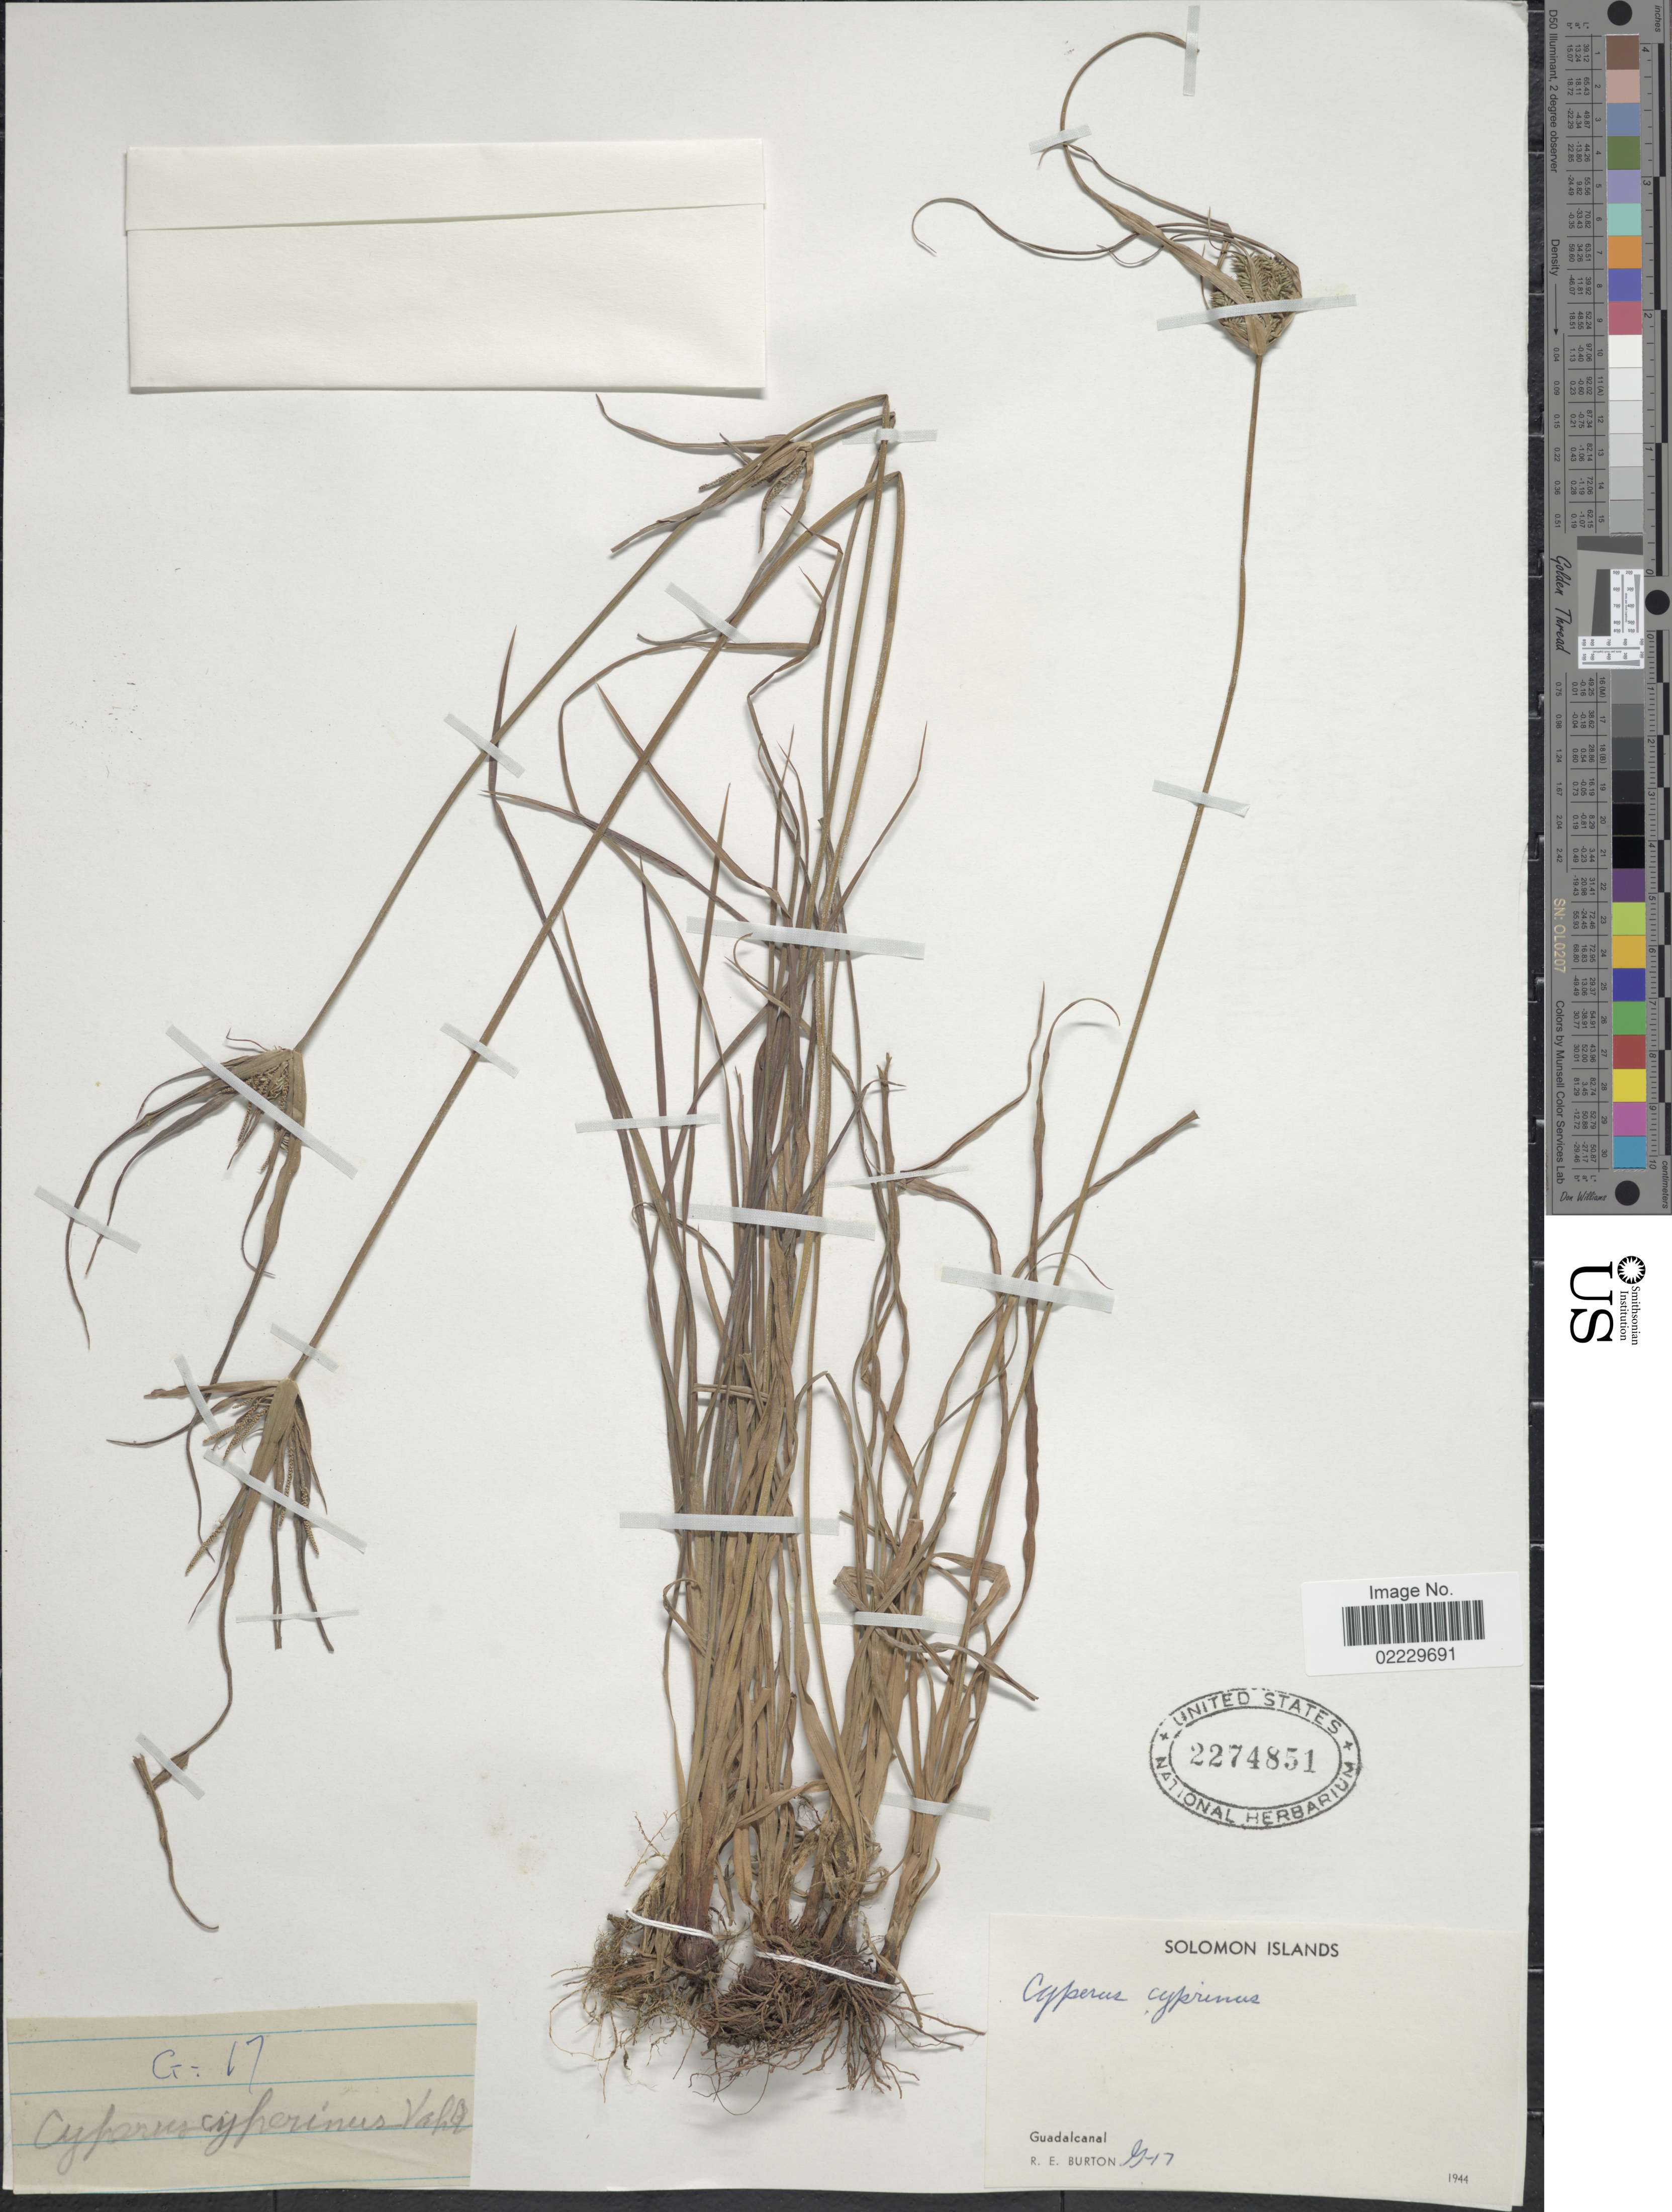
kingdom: Plantae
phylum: Tracheophyta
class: Liliopsida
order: Poales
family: Cyperaceae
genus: Cyperus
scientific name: Cyperus cyperinus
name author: (Retz.) Valck. Sur.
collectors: R. Burton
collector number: G-17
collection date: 1944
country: Solomon Islands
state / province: Solomon Islands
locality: Guadacanal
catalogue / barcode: US 2274851